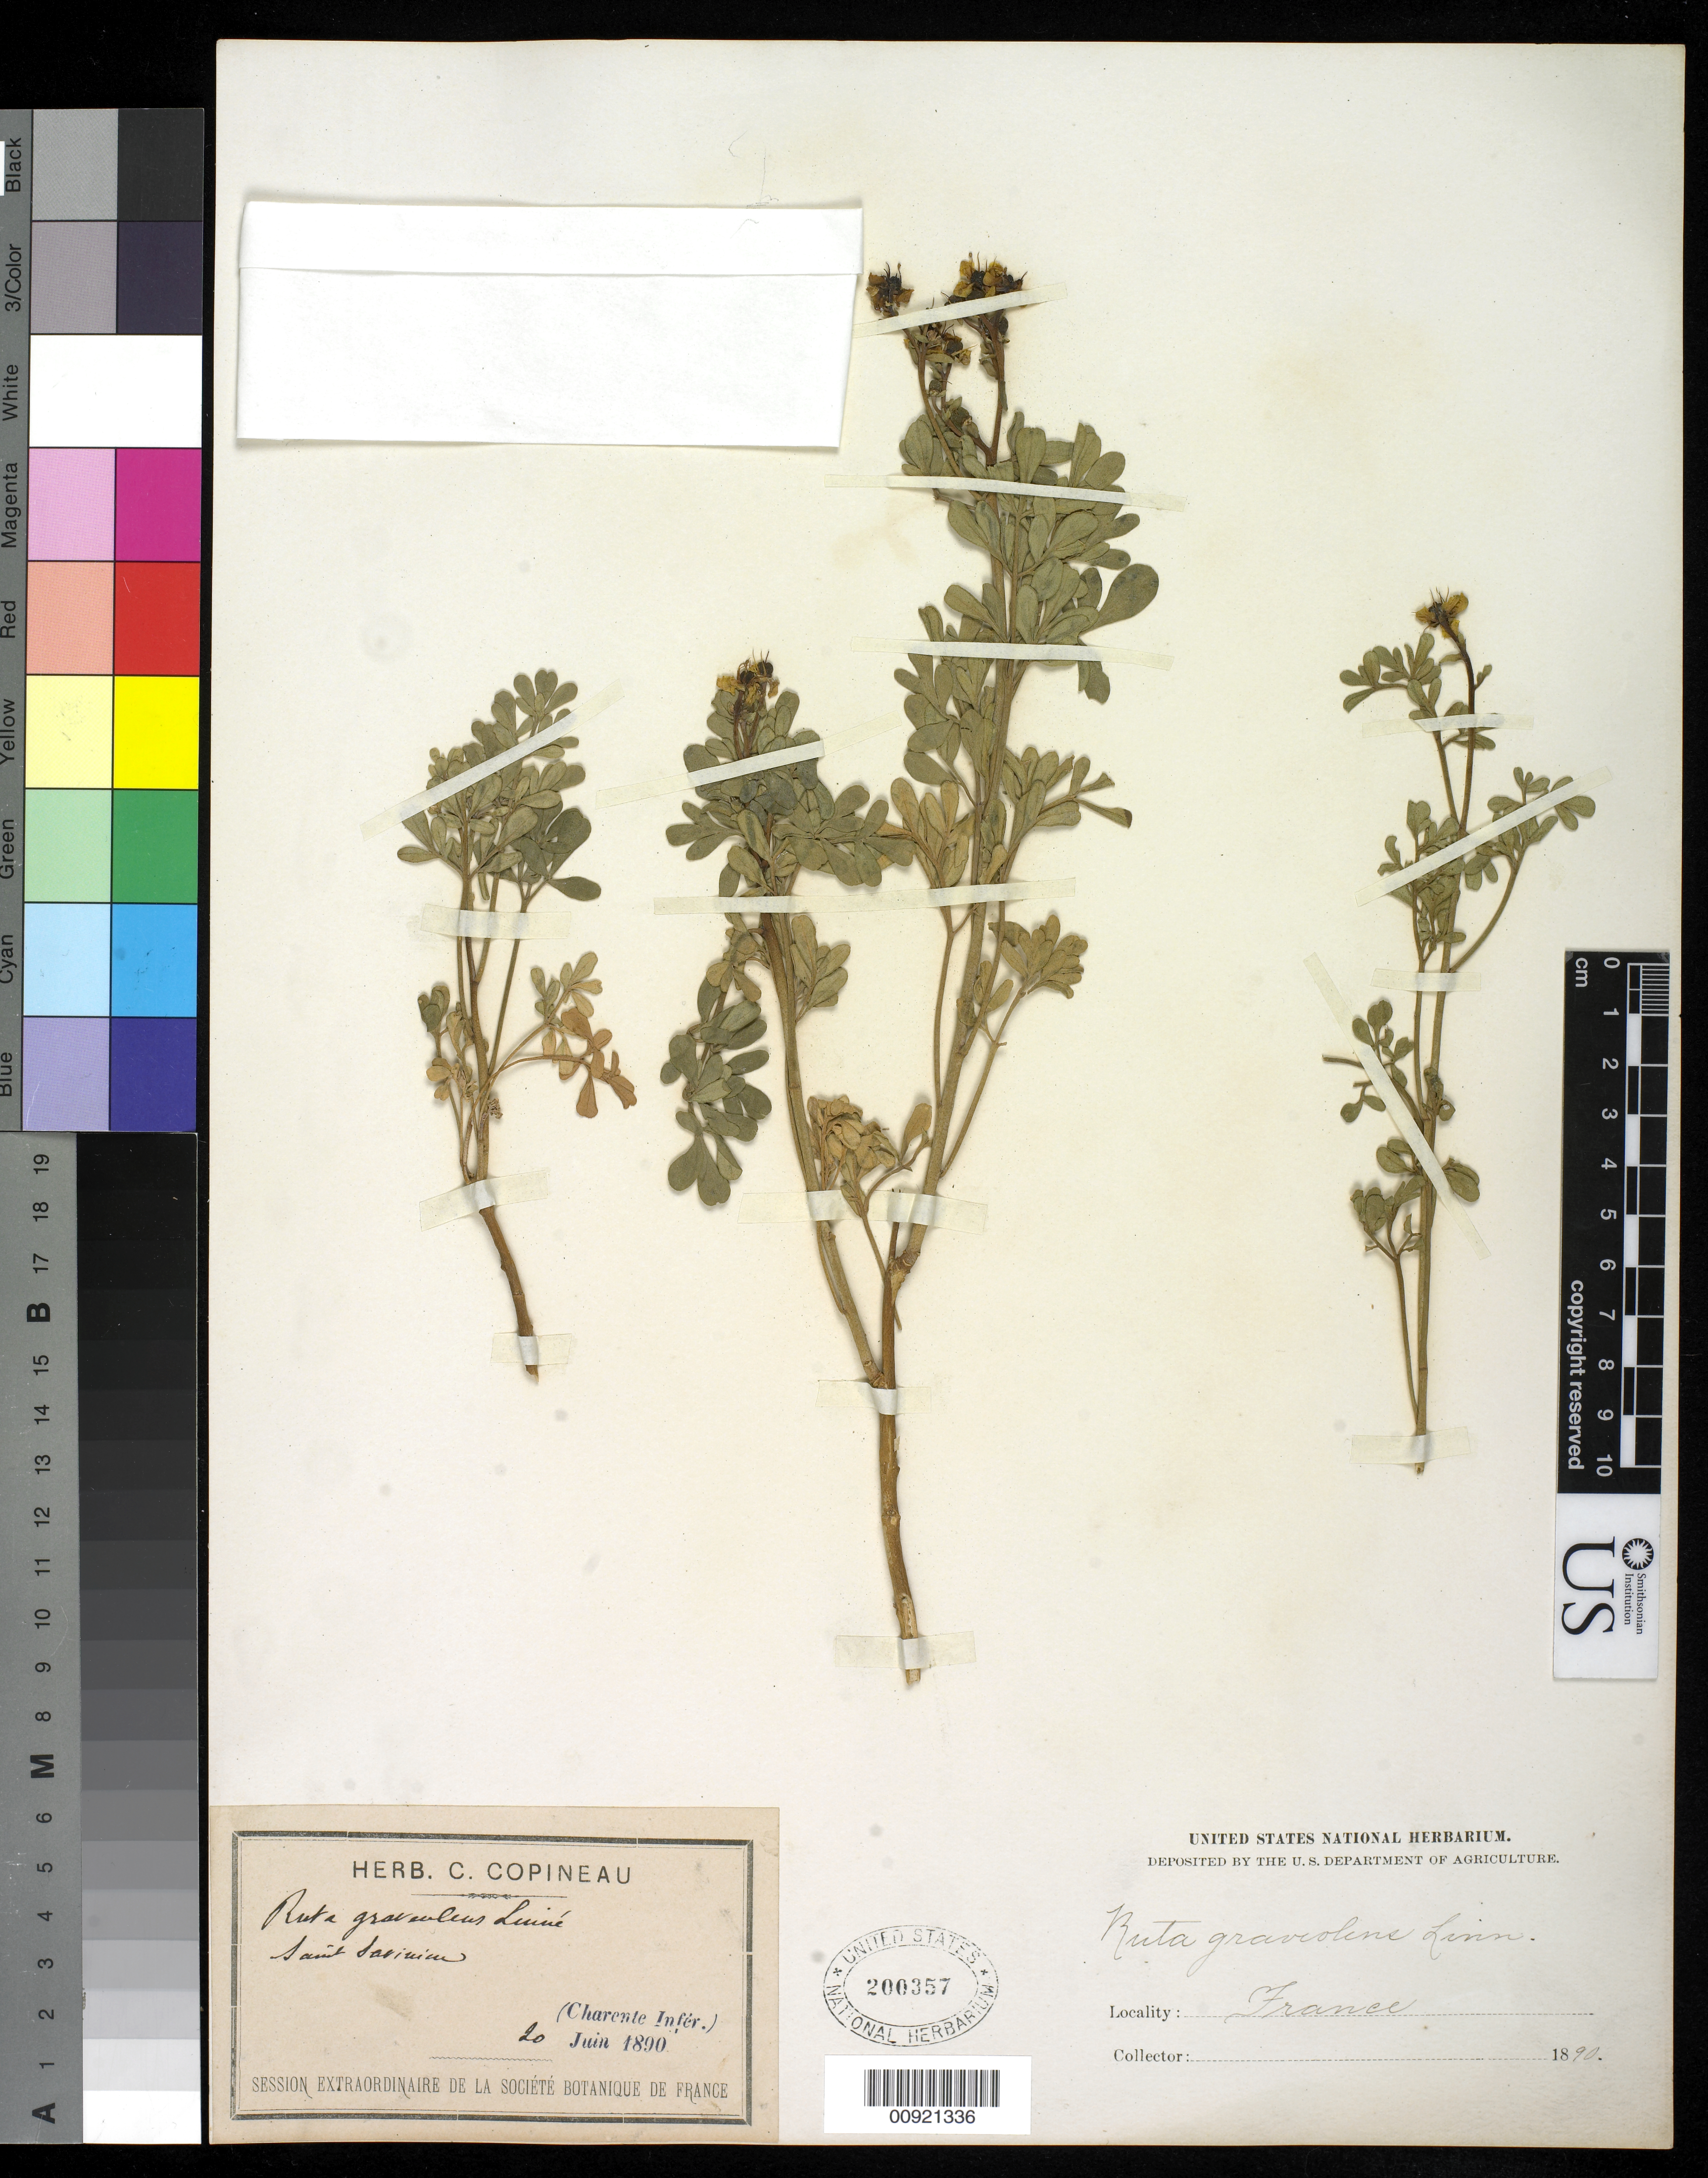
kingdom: Plantae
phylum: Tracheophyta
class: Magnoliopsida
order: Sapindales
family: Rutaceae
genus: Ruta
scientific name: Ruta graveolens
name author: L.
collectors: C. Copineau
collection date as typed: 20 Jun 1890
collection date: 1890-06-20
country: France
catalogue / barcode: US 200357